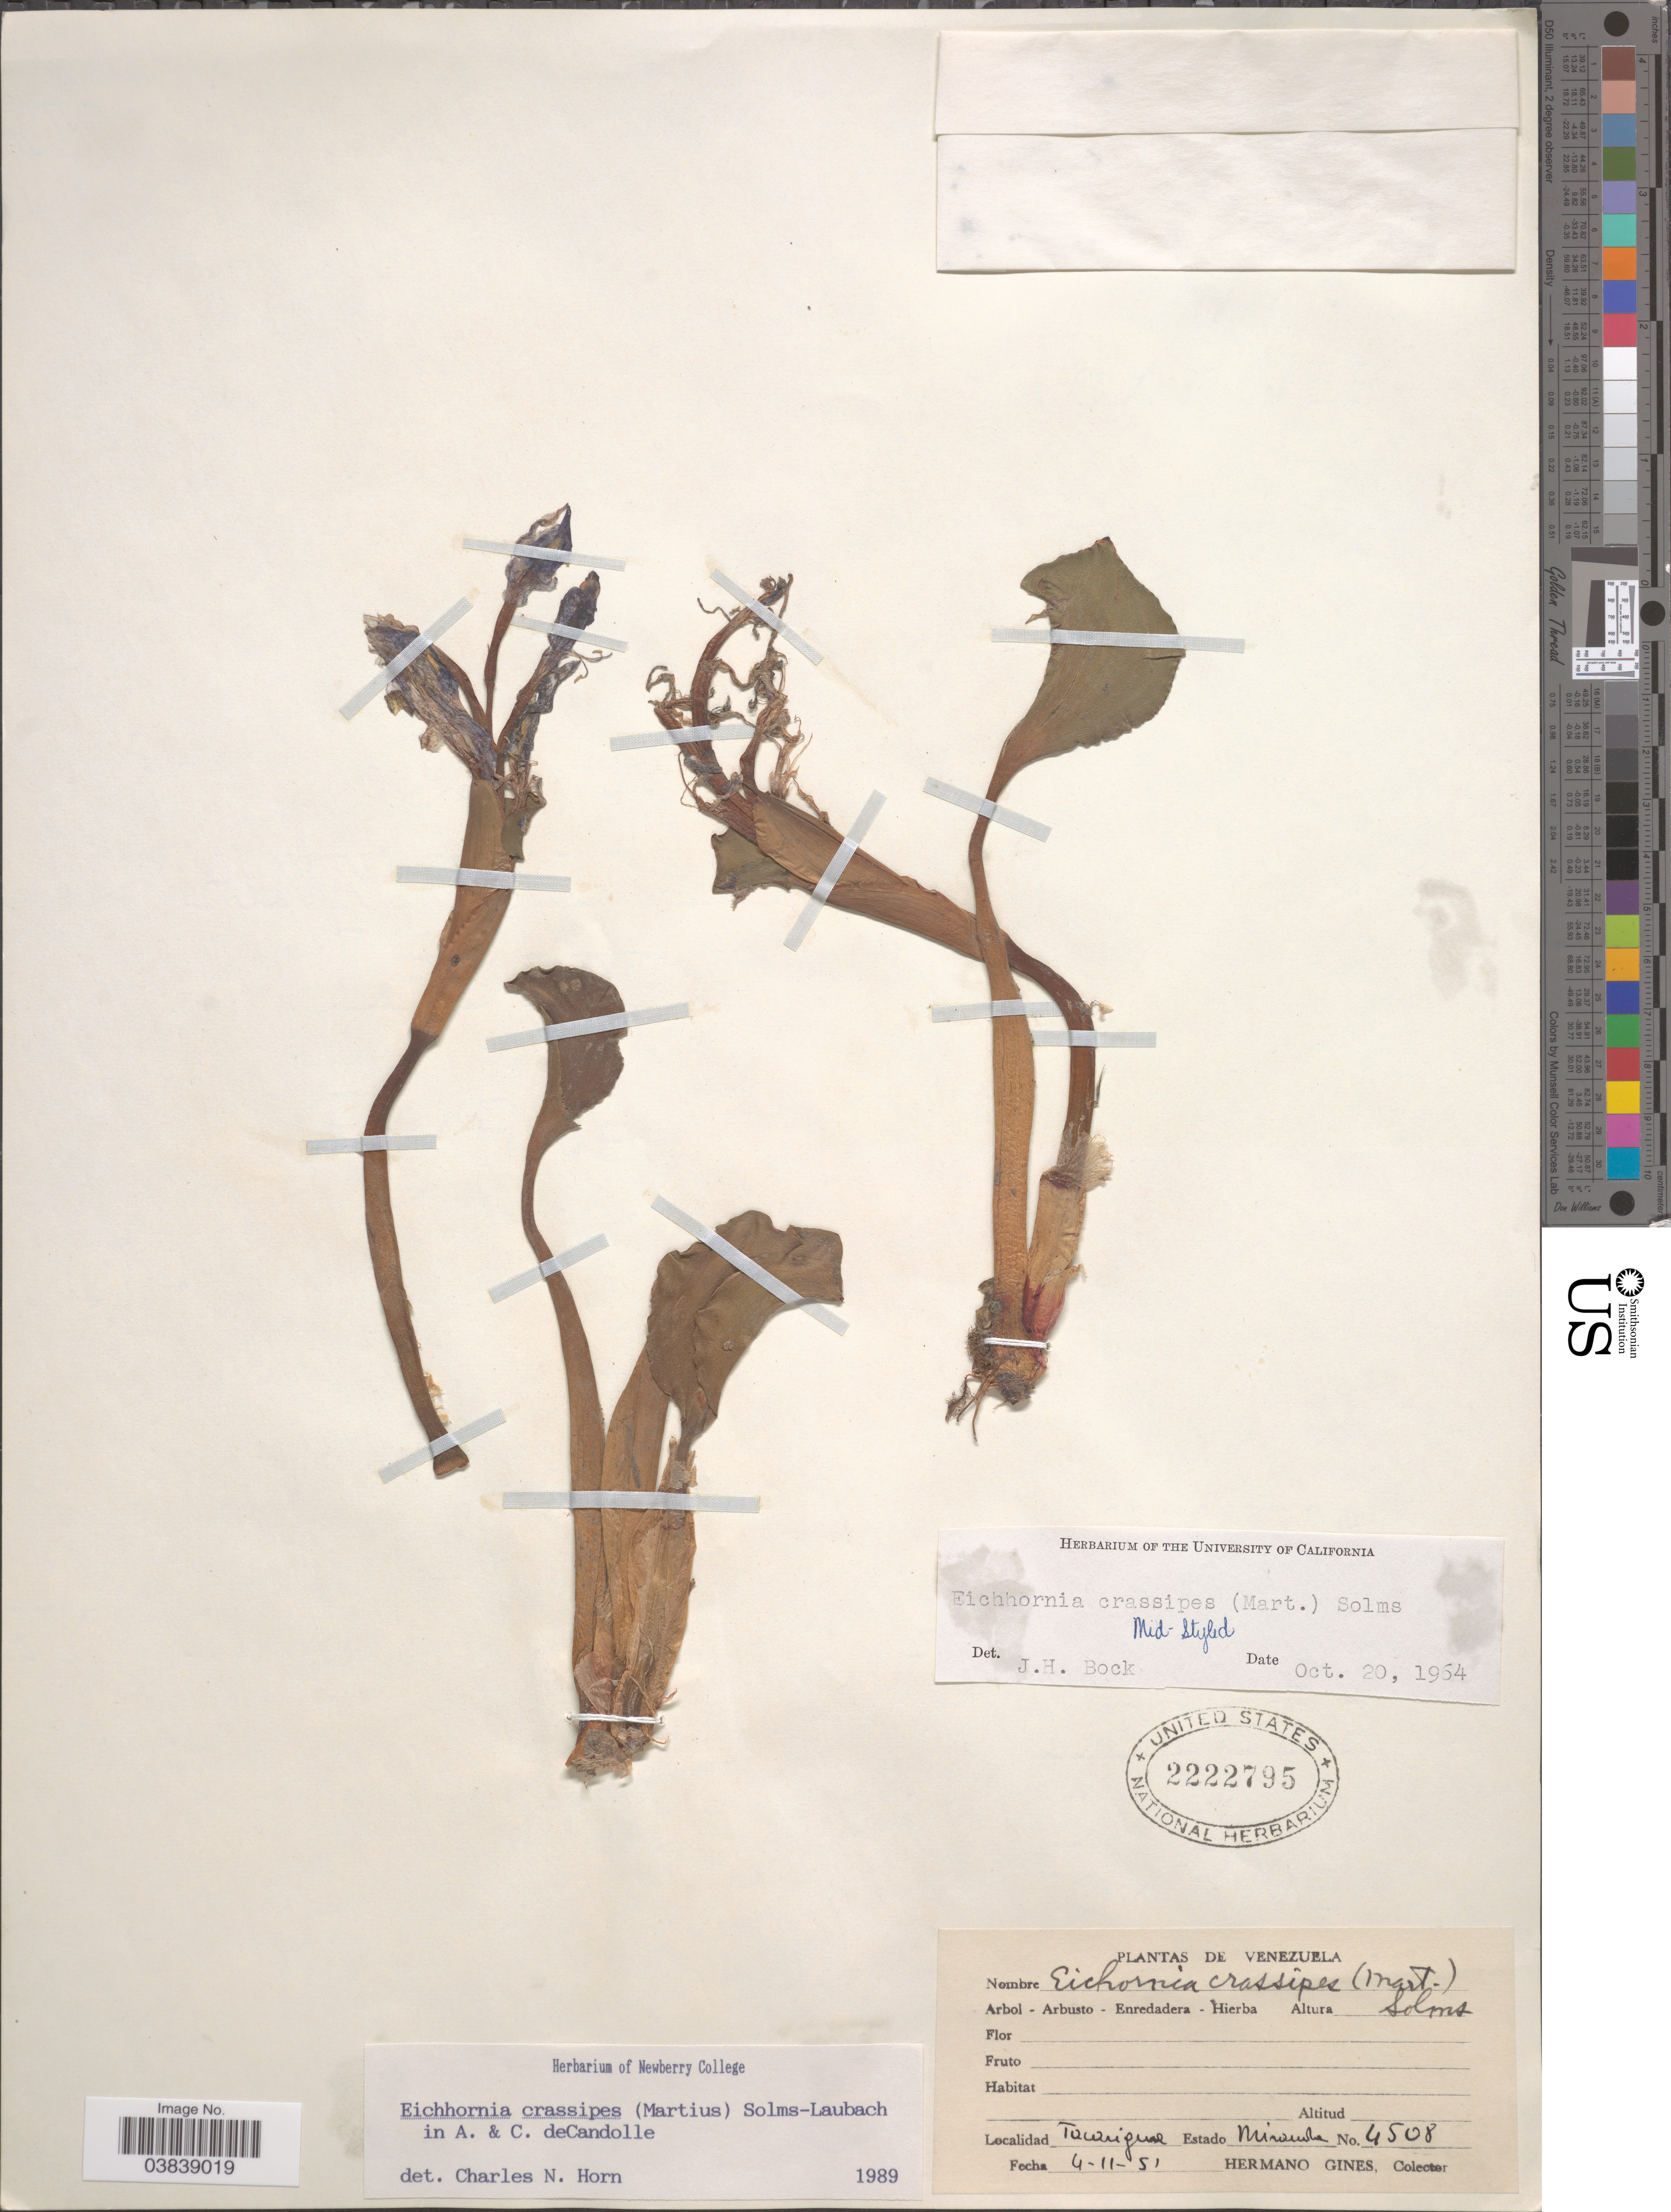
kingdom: Plantae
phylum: Tracheophyta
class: Liliopsida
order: Commelinales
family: Pontederiaceae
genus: Eichhornia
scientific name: Eichhornia crassipes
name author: (Mart.) Solms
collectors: Bro. Gines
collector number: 4508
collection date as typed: Transcribed d/m/y: 4/11/51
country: Venezuela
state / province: Miranda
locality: Tacarigua.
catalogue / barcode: US 2222795